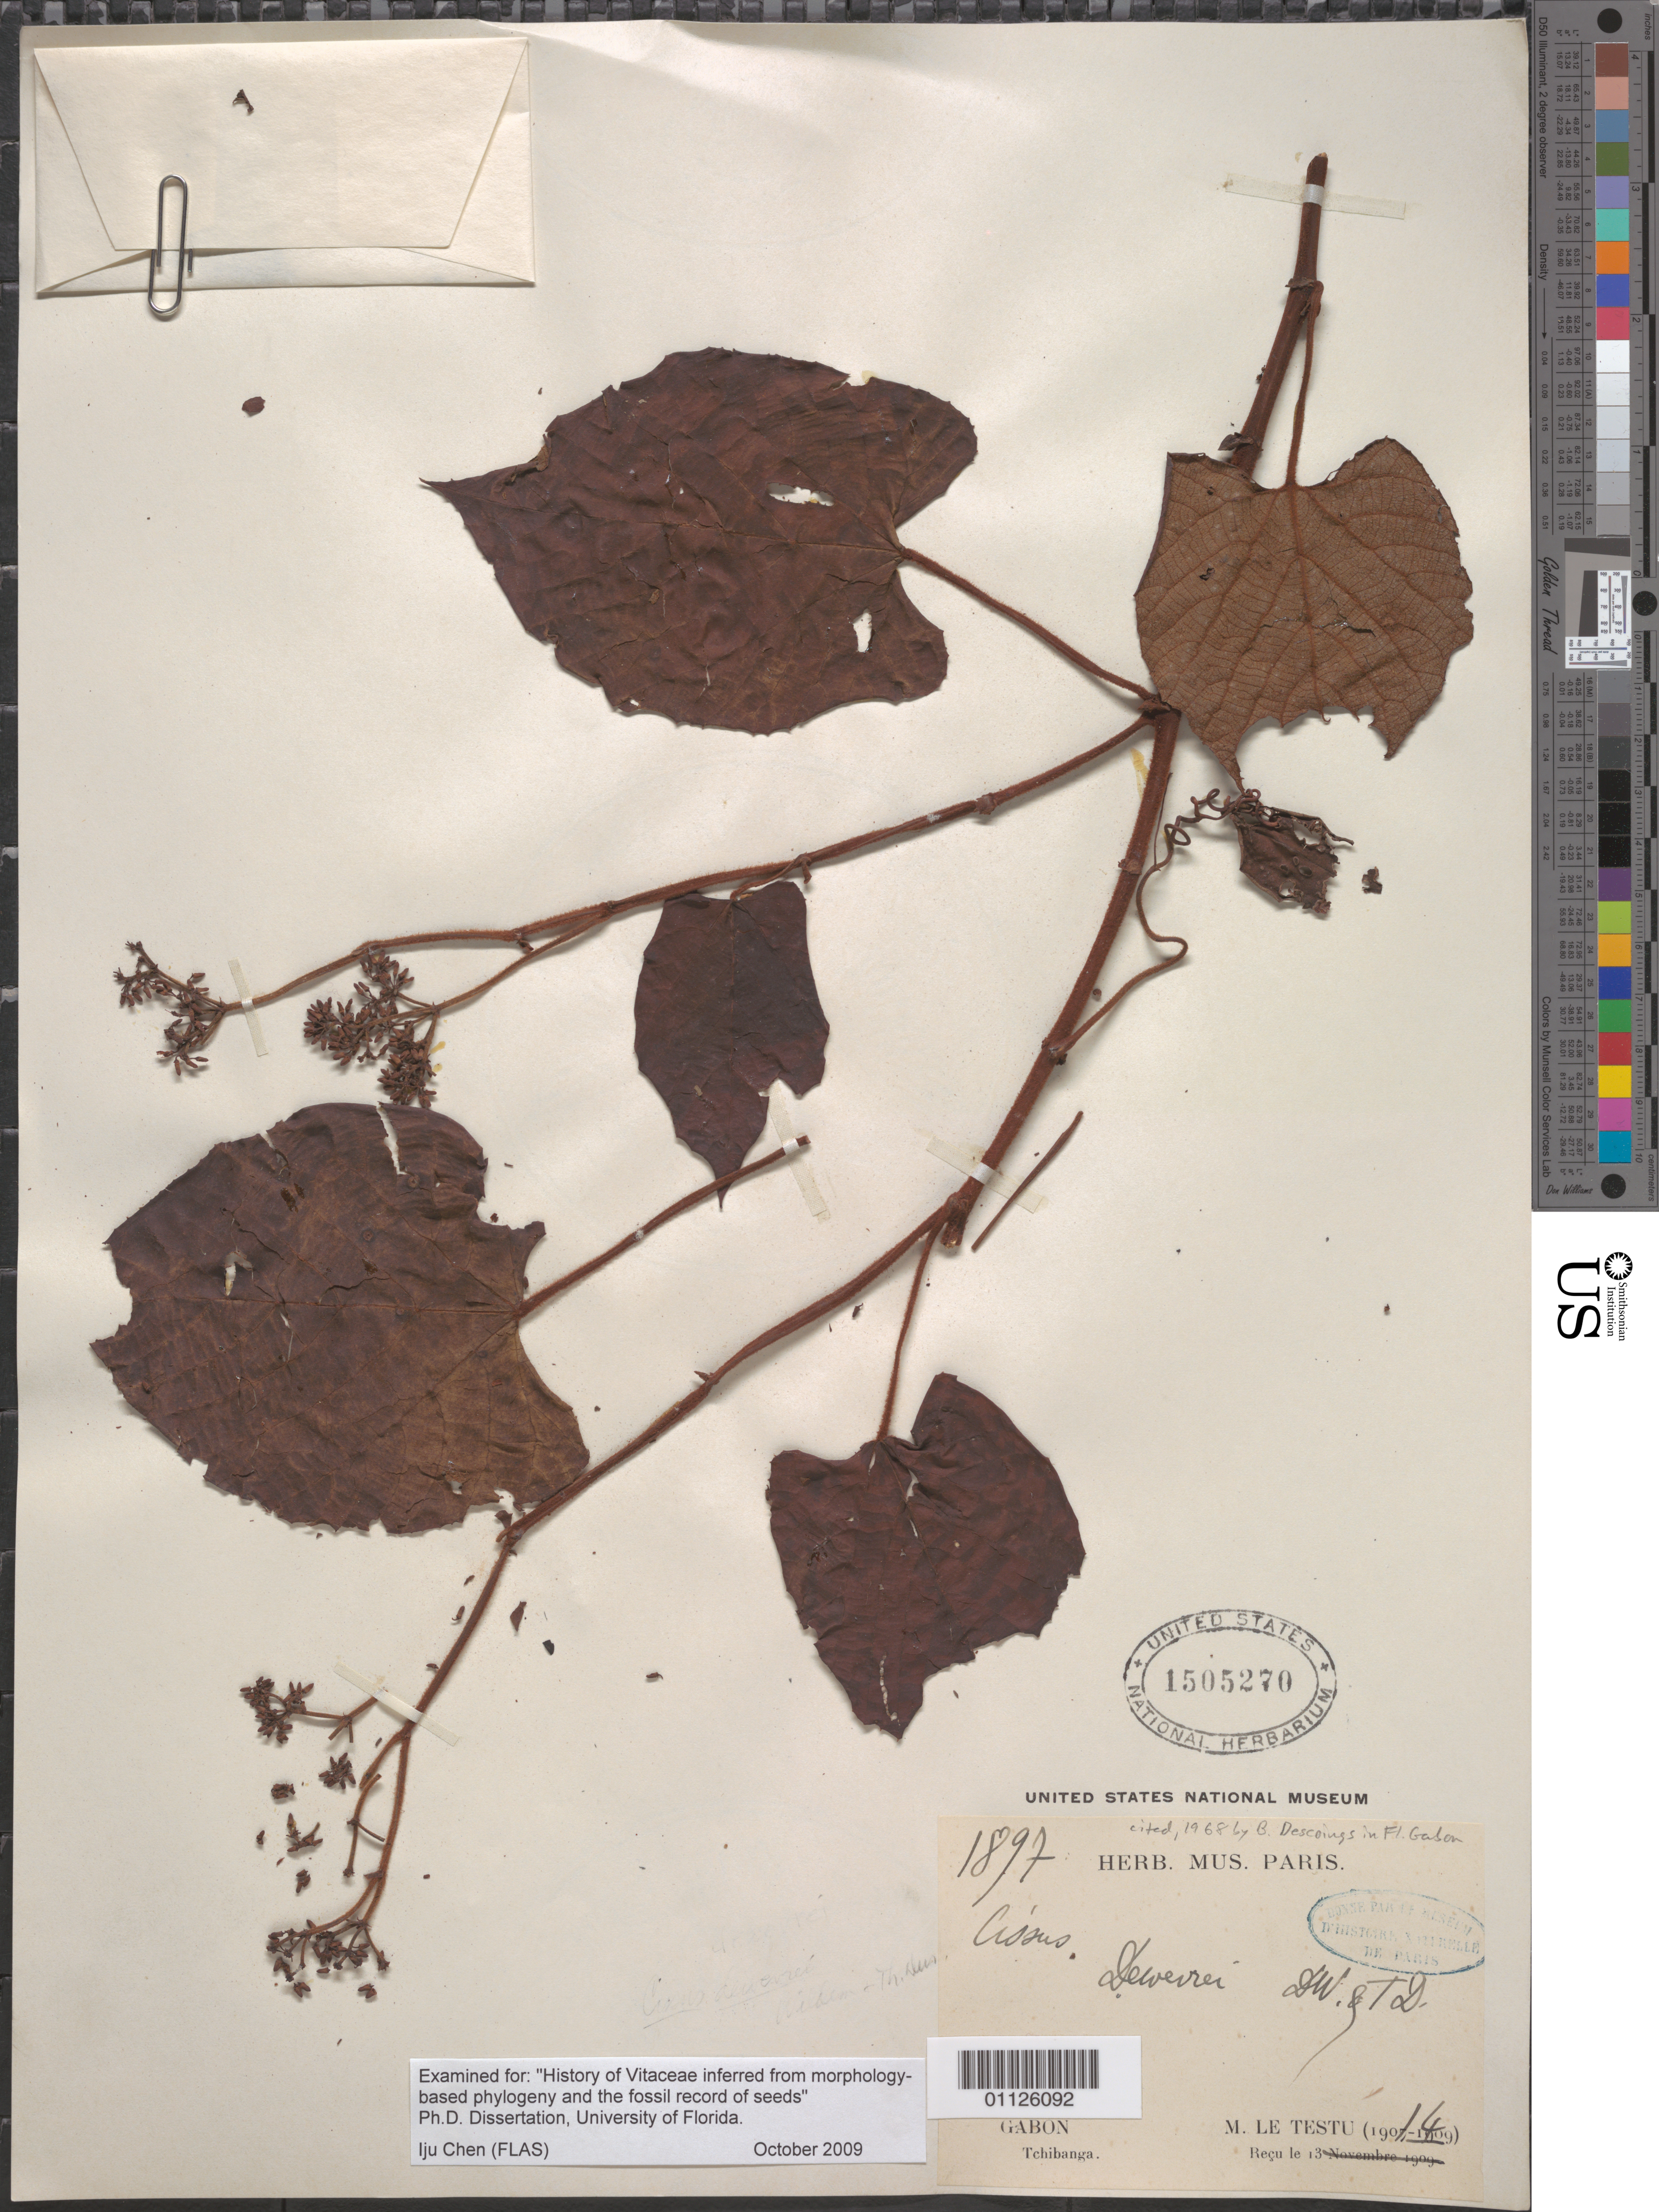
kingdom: Plantae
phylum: Tracheophyta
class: Magnoliopsida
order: Vitales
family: Vitaceae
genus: Cissus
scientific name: Cissus dewevrei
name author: De Wild. & Durand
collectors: M. Le Testu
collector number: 1897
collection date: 1914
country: Gabon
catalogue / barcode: US 1505270